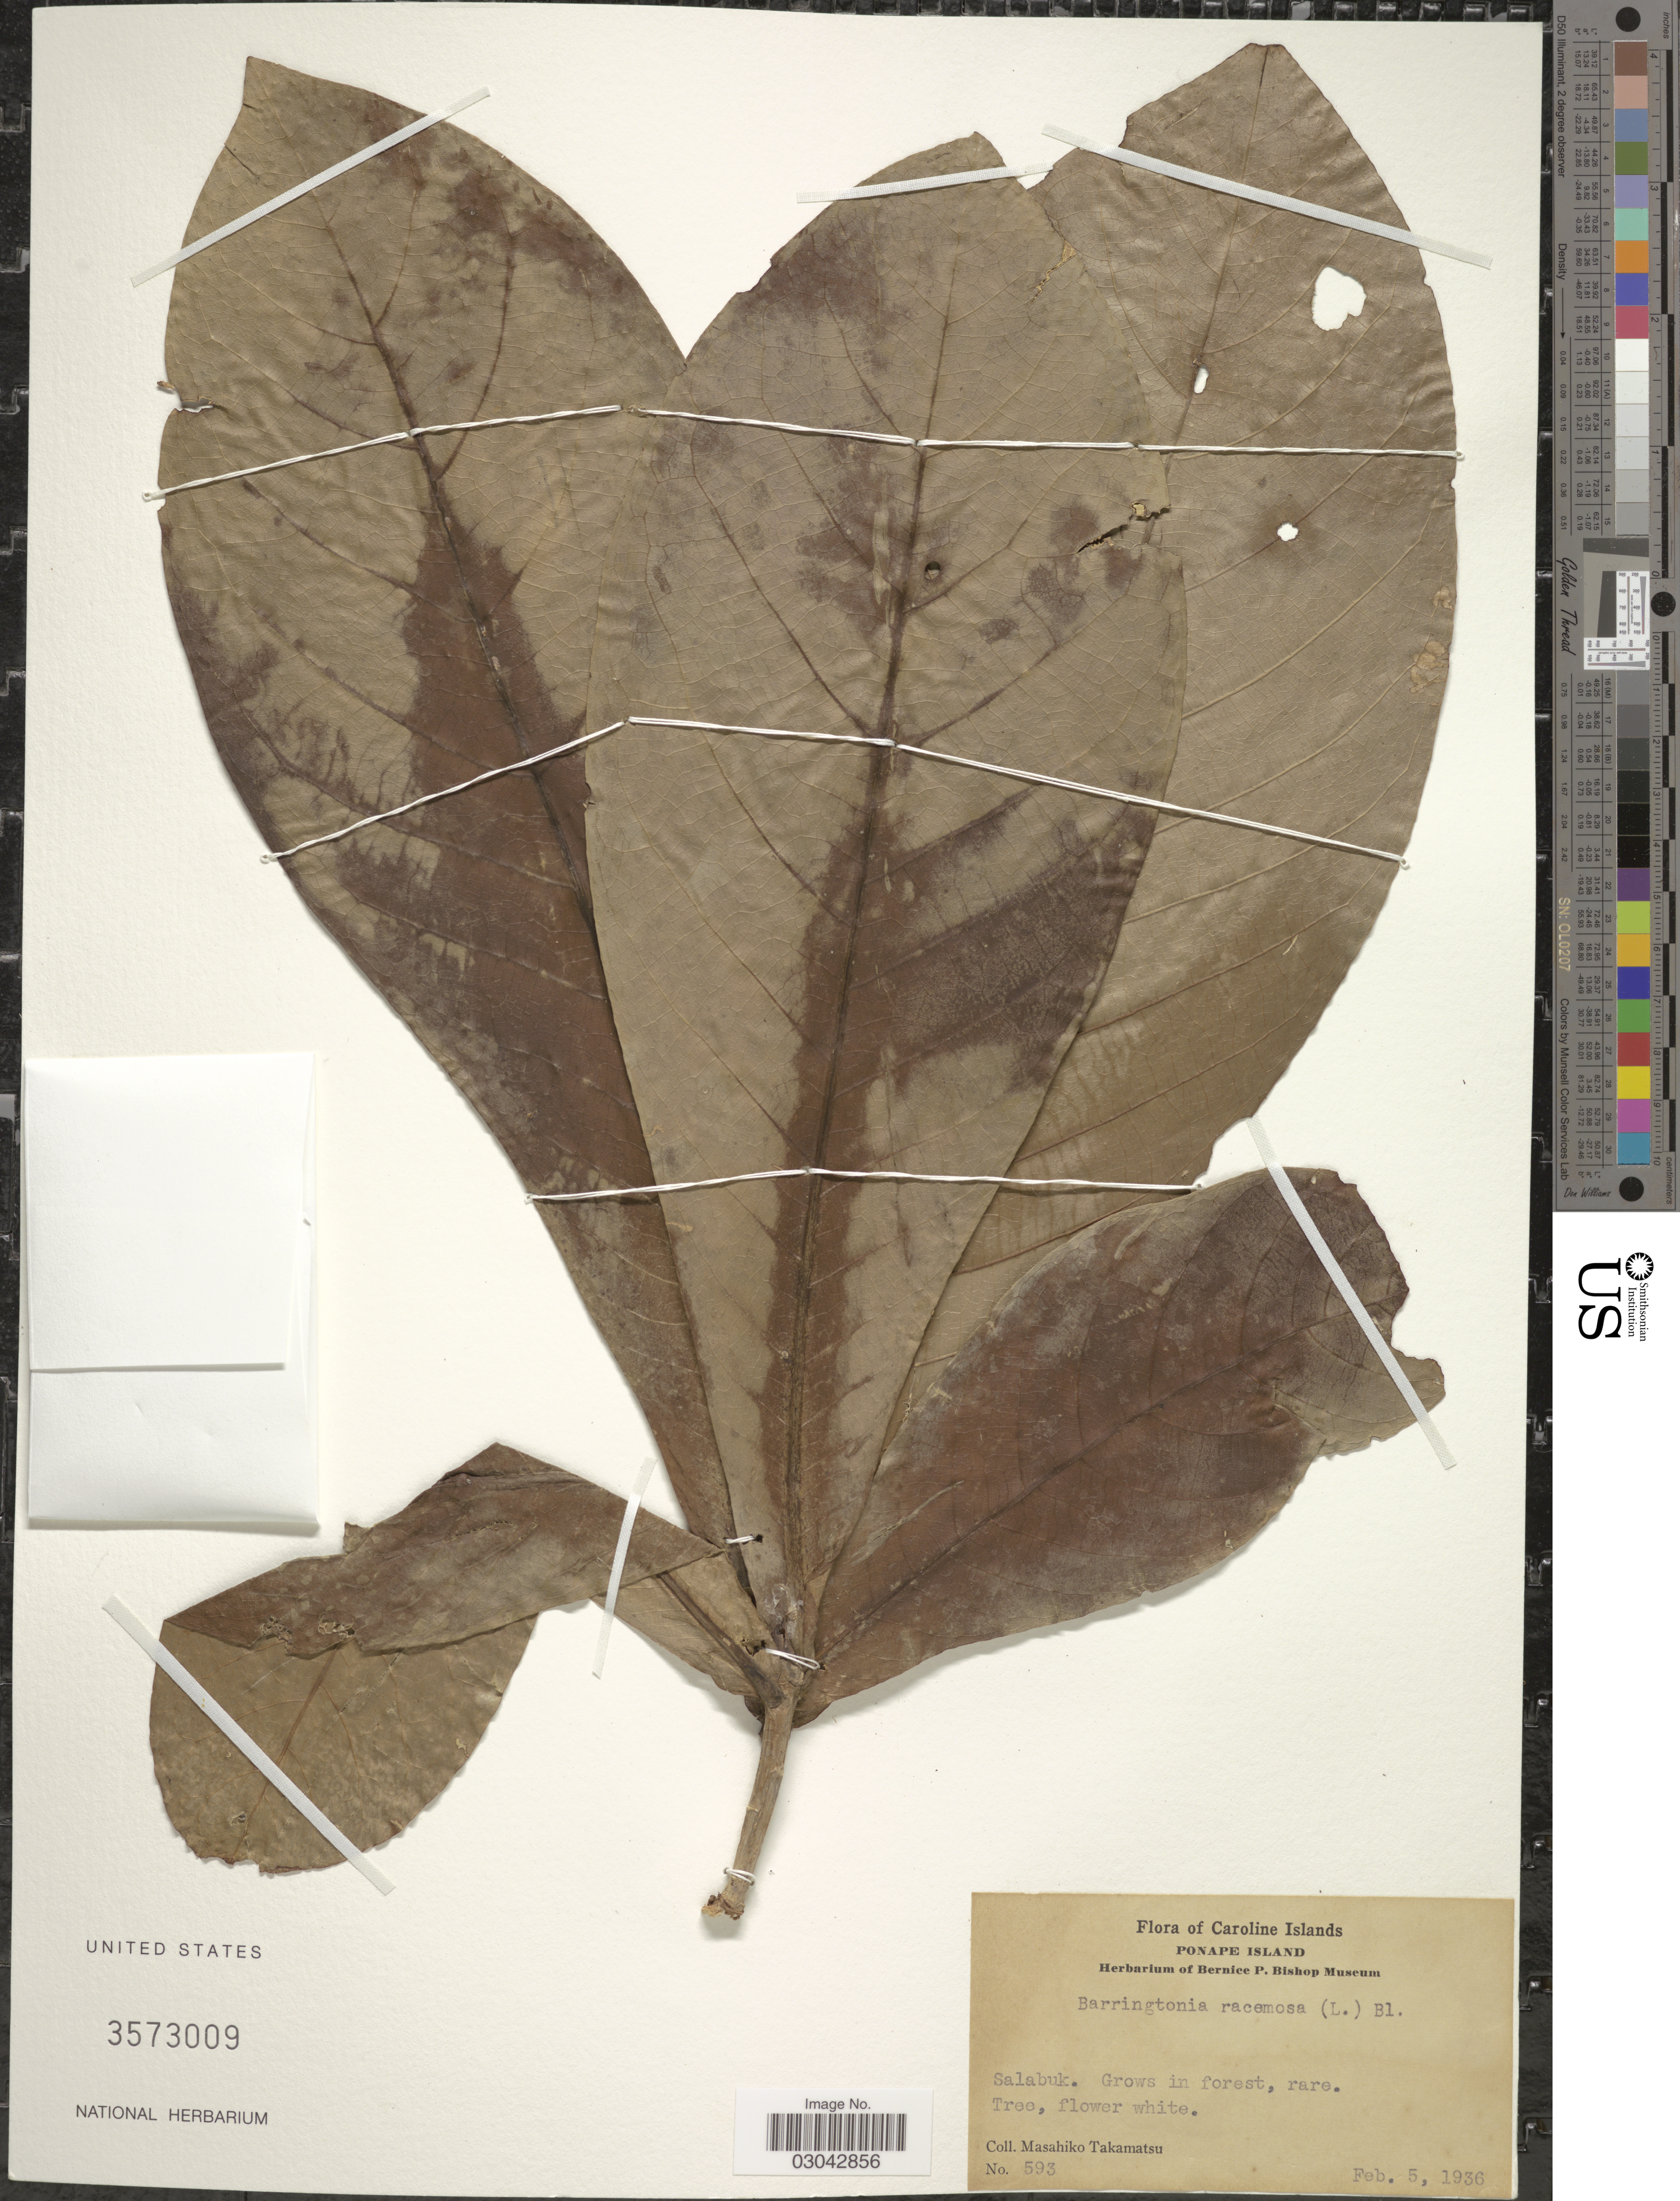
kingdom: Plantae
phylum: Tracheophyta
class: Magnoliopsida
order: Ericales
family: Lecythidaceae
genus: Barringtonia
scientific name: Barringtonia racemosa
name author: (L.) Spreng.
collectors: M. Takamatsu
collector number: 593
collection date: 1936-02-05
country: Micronesia, Federated States of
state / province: Pohnpei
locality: Caroline Islands, Ponape Island. Salabuk.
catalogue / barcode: US 3573009